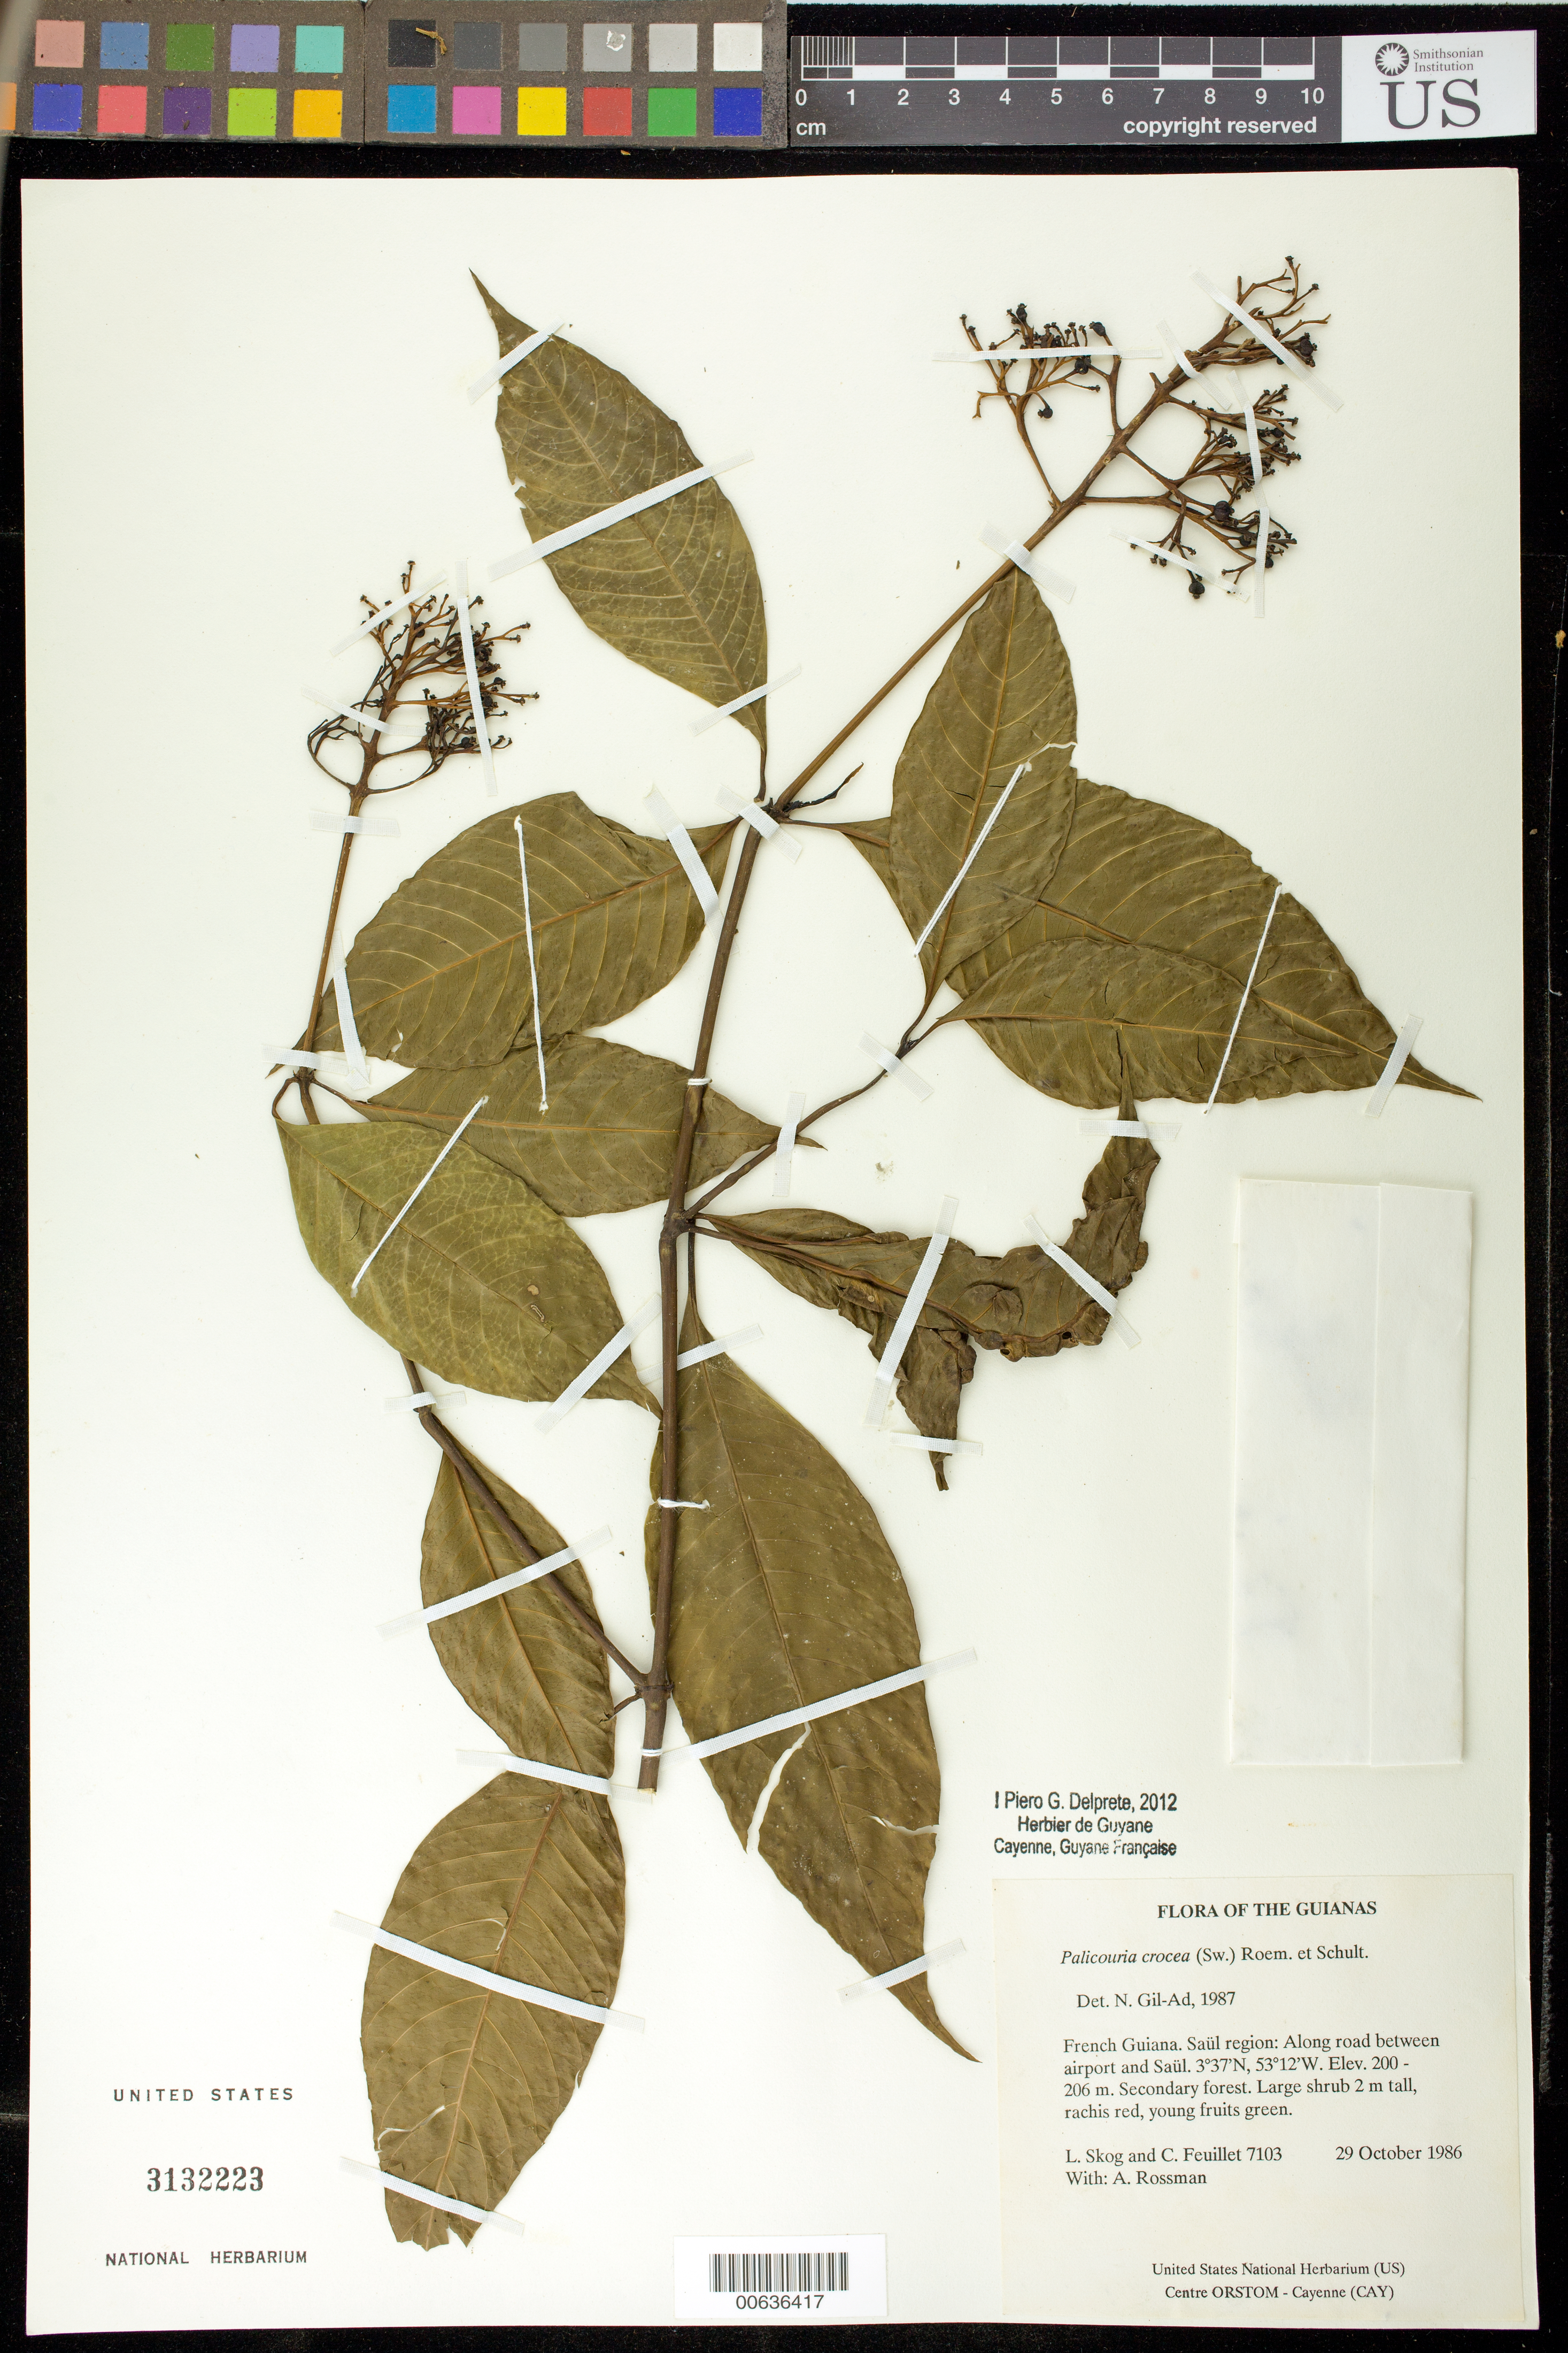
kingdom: Plantae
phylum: Tracheophyta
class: Magnoliopsida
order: Gentianales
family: Rubiaceae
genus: Palicourea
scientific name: Palicourea crocea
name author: (Sw.) Schult.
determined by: Delprete, P. G., Herb. de Guyane Cay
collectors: L. E. Skog, C. Feuillet & A. Rossman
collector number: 7103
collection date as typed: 29 October 1986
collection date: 1986-10-29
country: French Guiana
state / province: Saint-Laurent-du-Maroni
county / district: Saül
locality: Along road between airport and Saül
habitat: Secondary forest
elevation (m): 200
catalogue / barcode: US 3132223